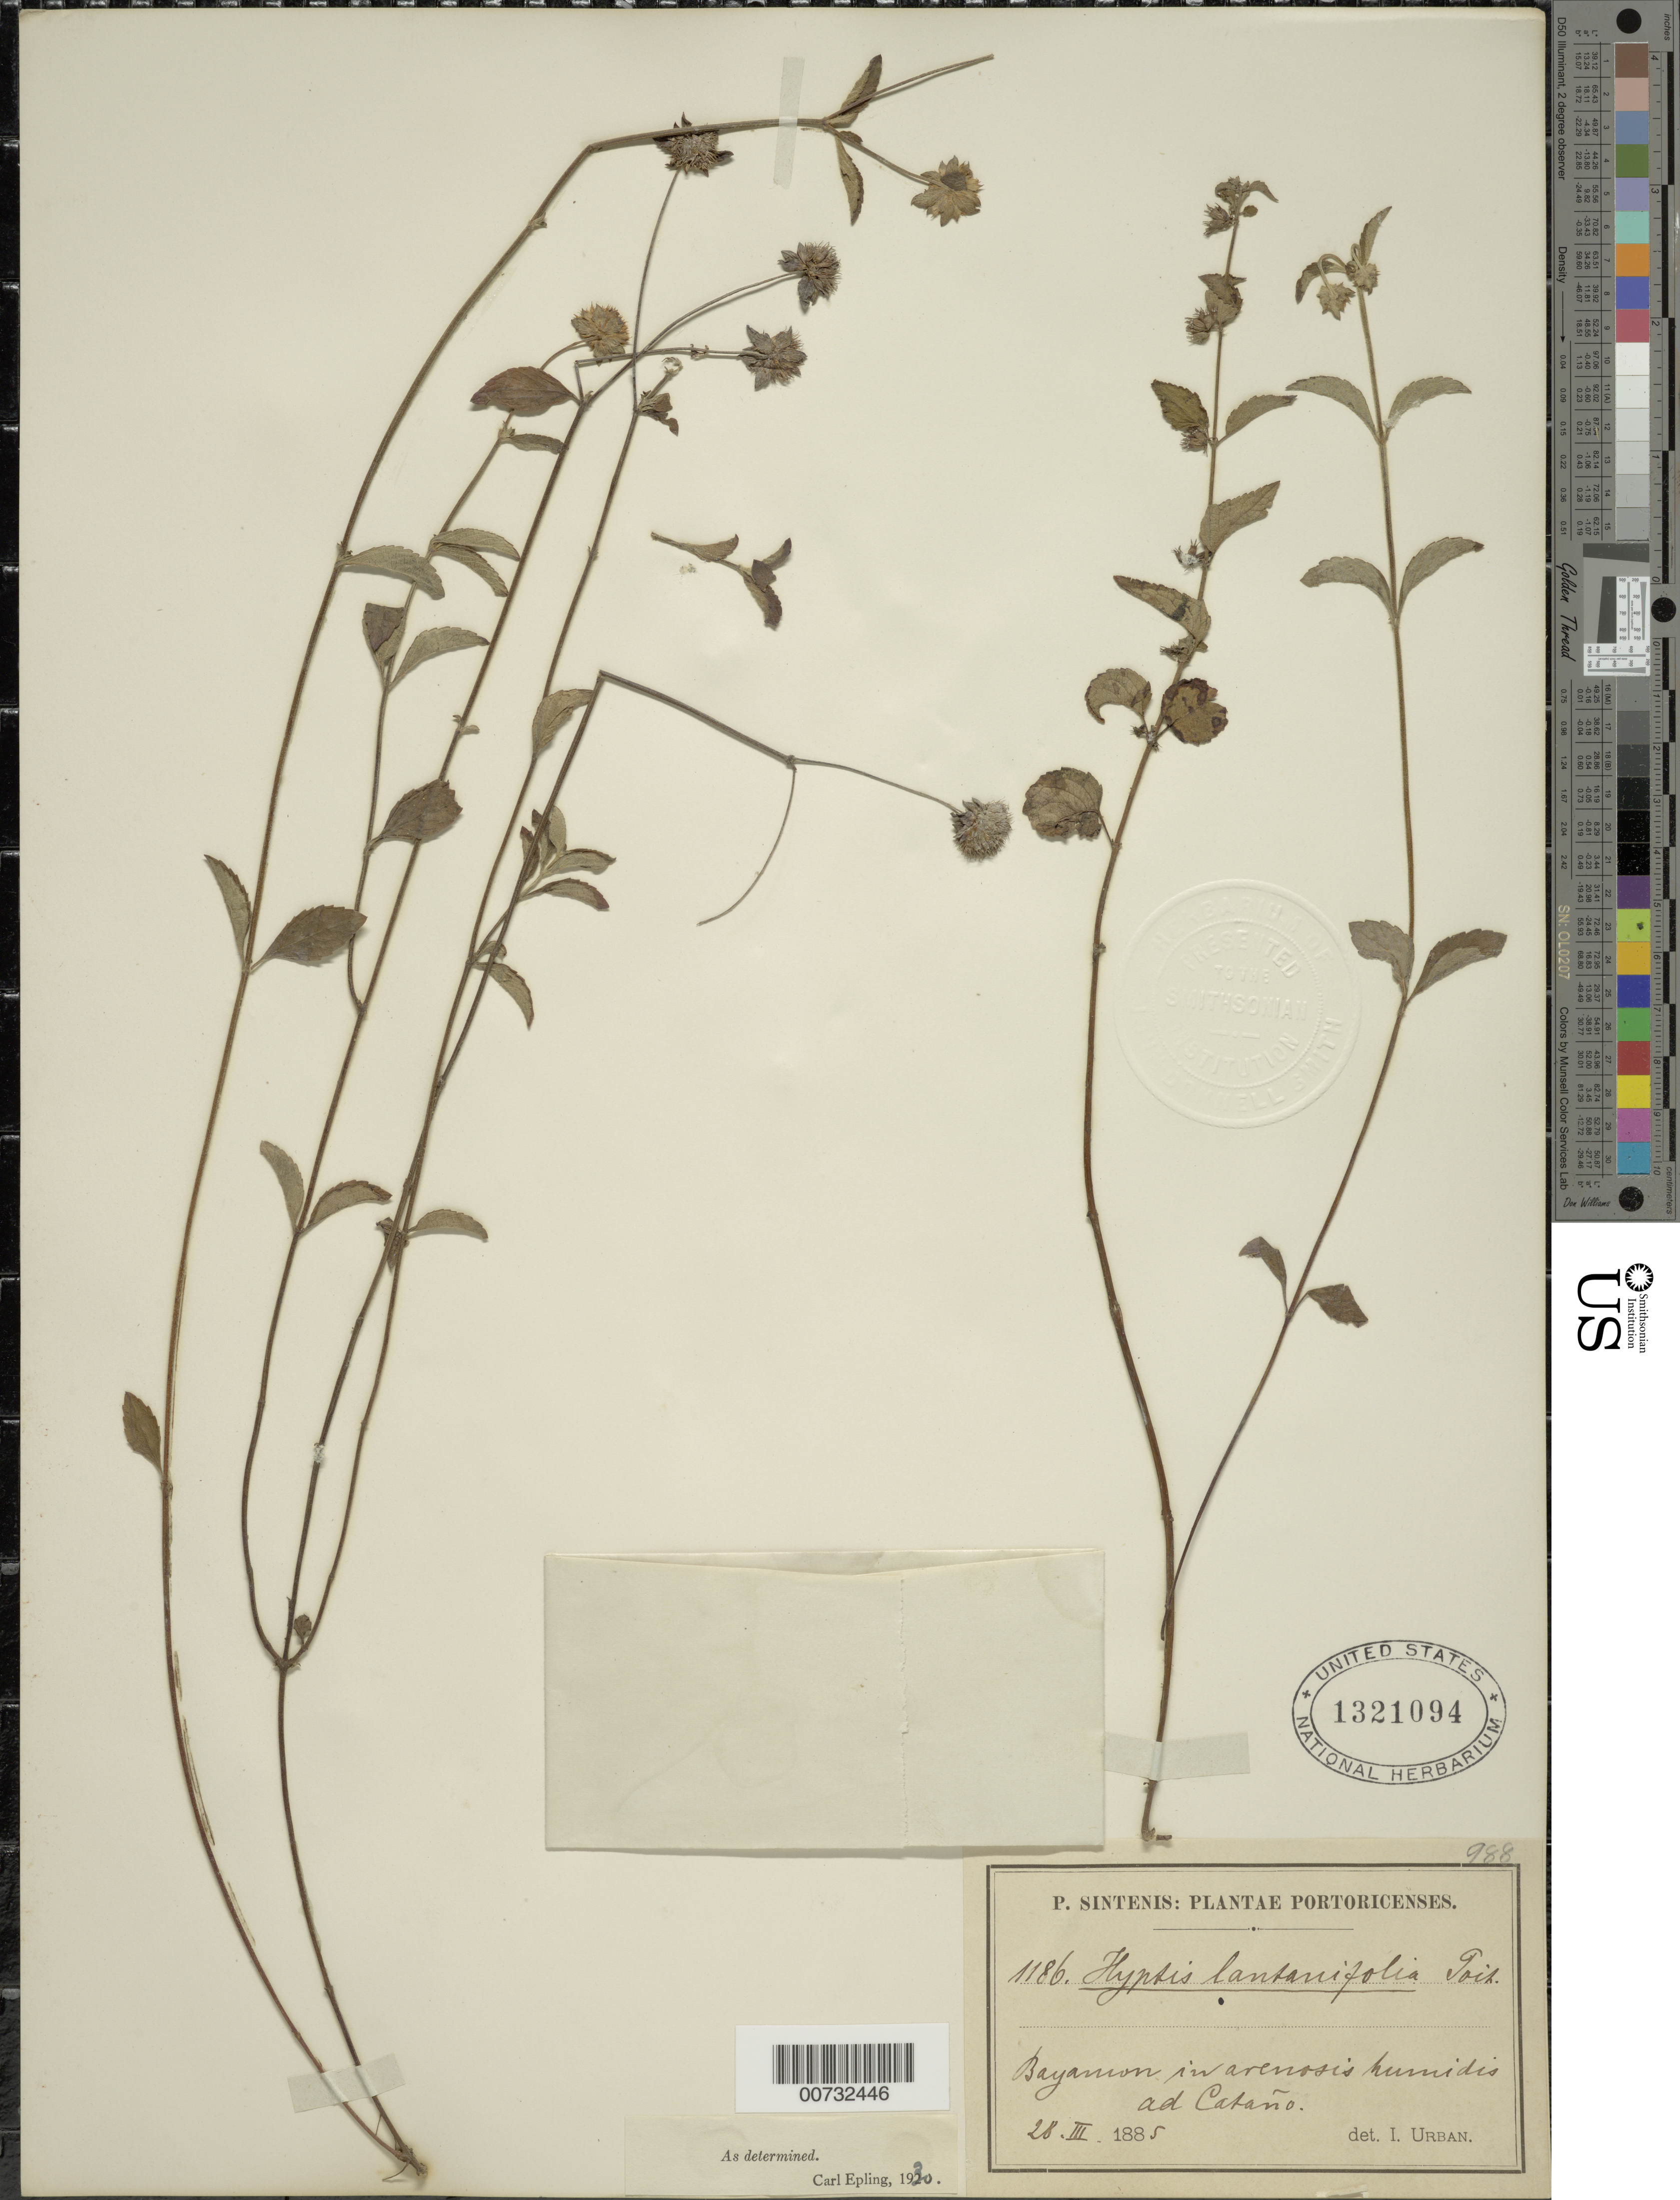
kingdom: Plantae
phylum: Tracheophyta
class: Magnoliopsida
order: Lamiales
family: Lamiaceae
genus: Hyptis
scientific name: Hyptis lantanifolia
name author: Poit.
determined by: Epling, C. C.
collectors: P. Sintenis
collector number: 1186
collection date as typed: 28 Mar 1885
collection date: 1885-03-28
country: Puerto Rico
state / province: Bayamón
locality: Bayamon, ad Cataño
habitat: In arenosis humidis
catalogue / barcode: US 1321094